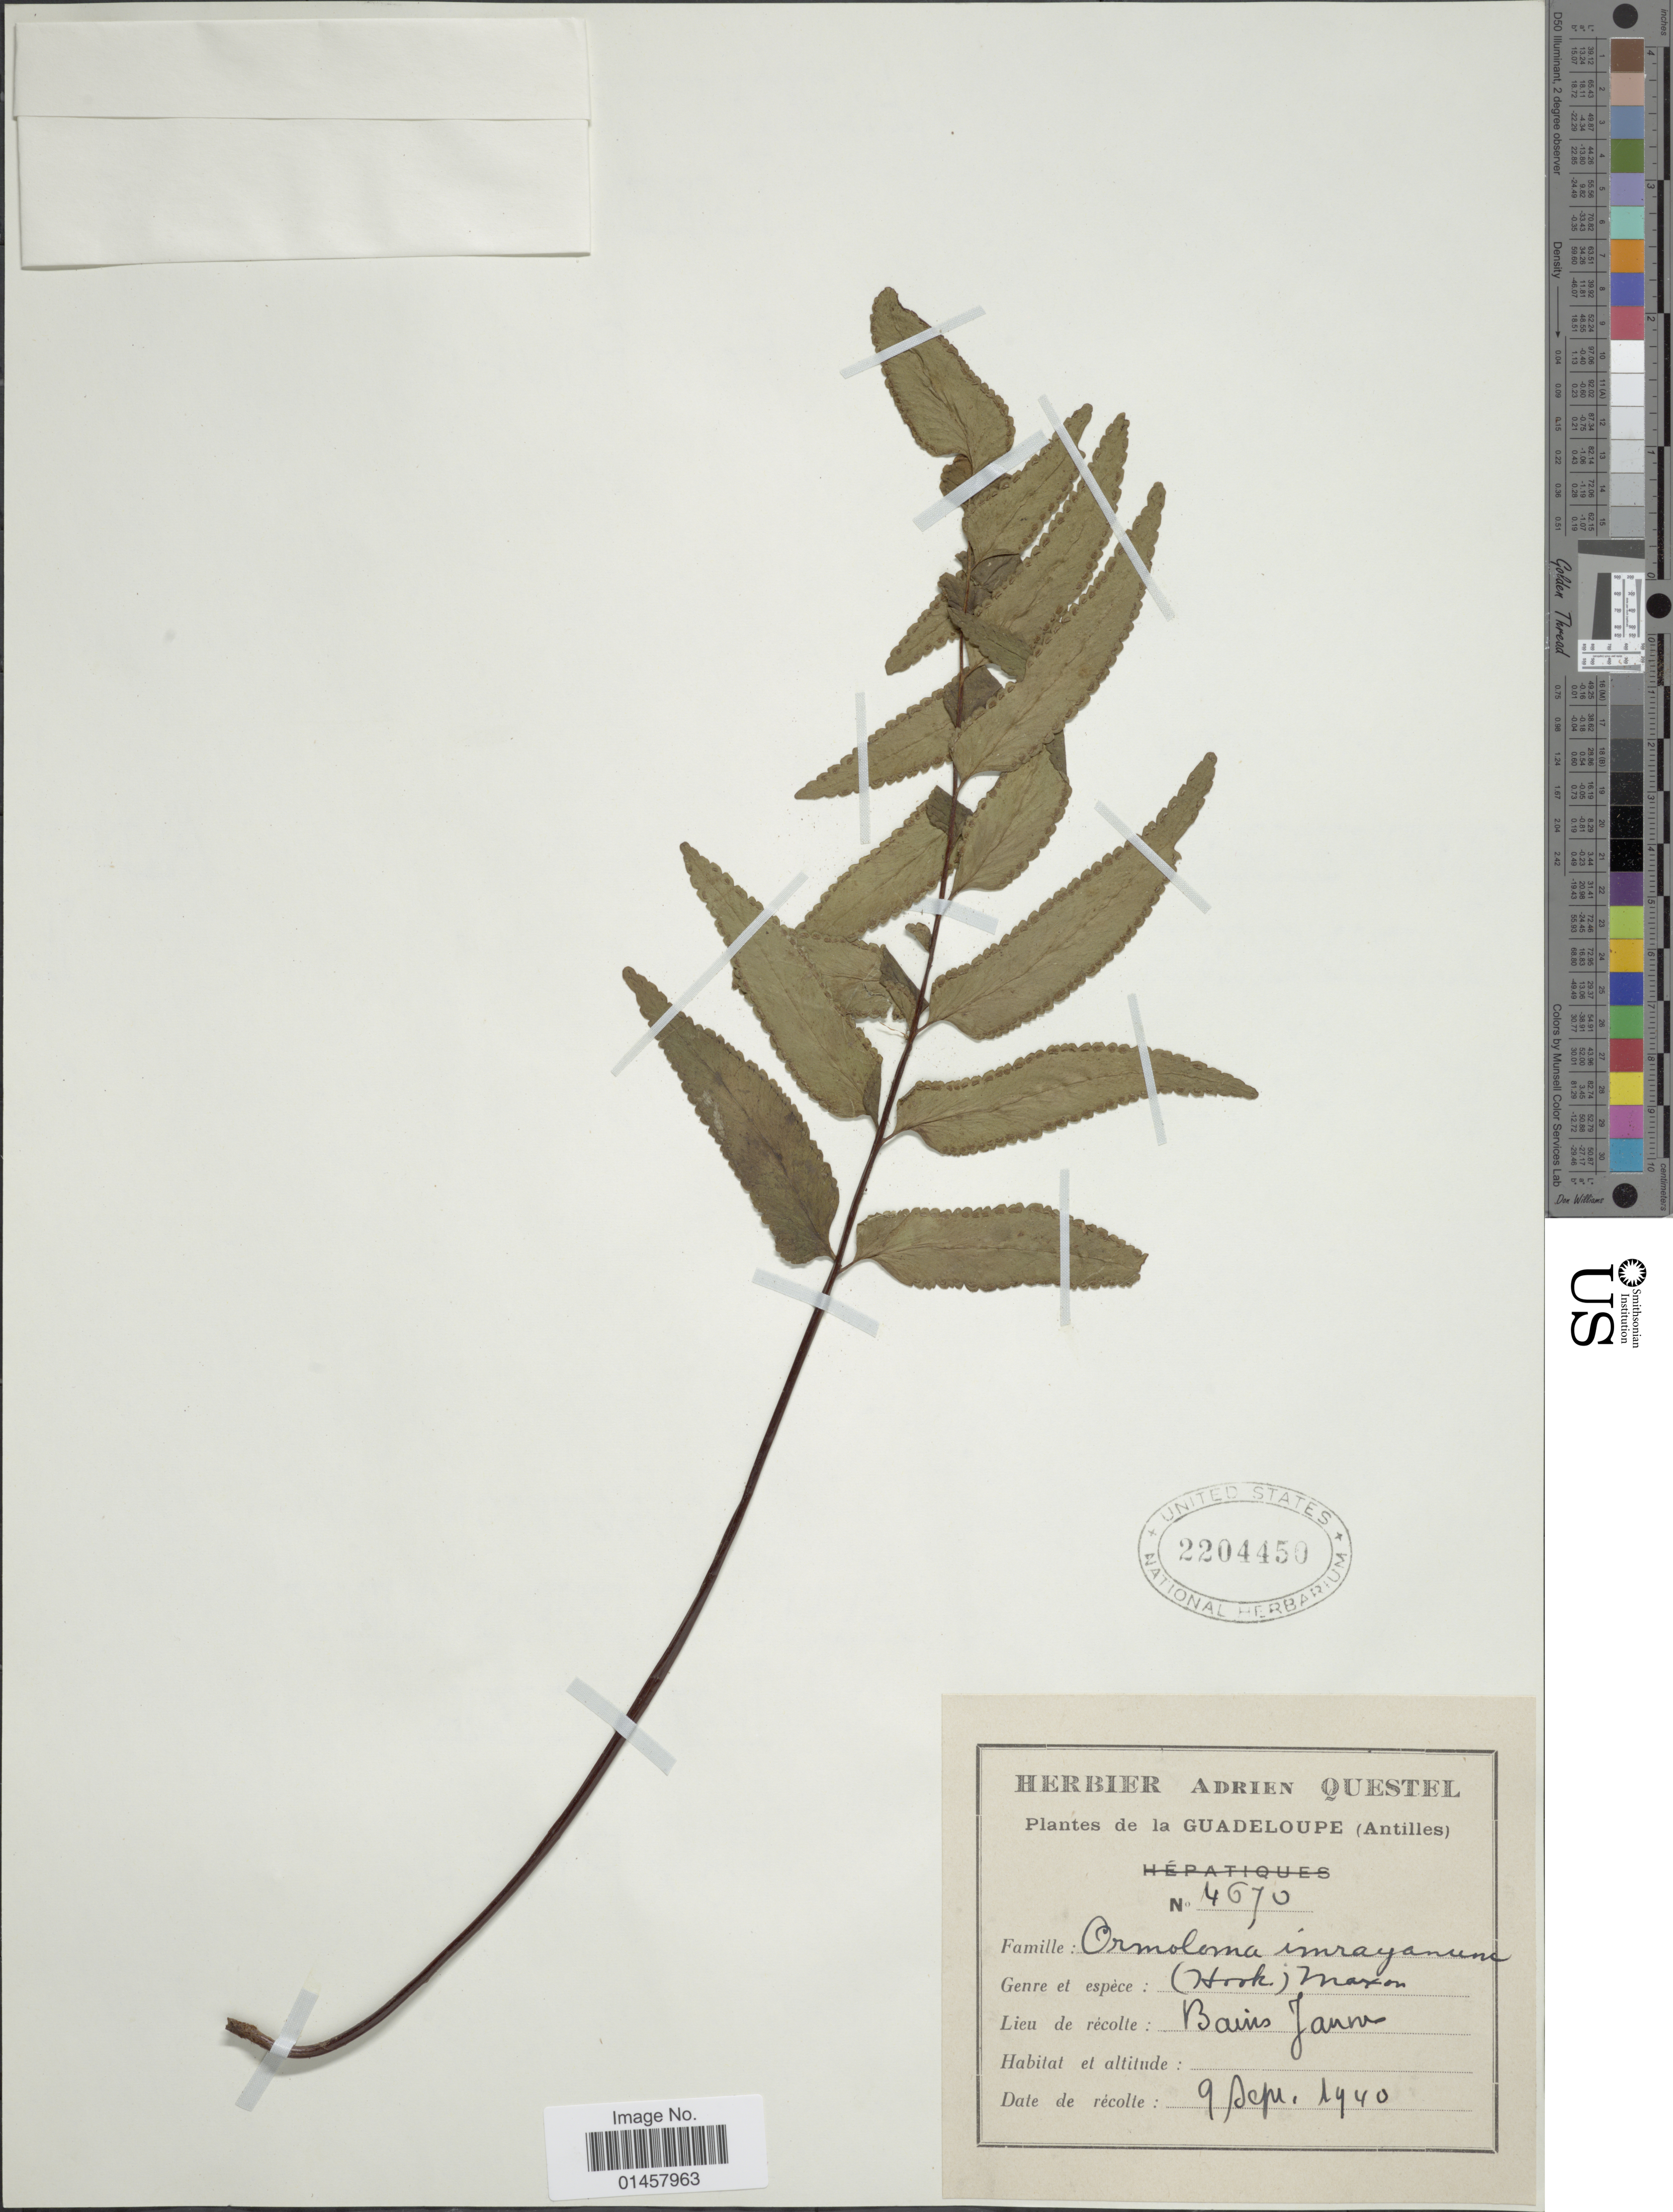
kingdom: Plantae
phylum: Tracheophyta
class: Polypodiopsida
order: Polypodiales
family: Lindsaeaceae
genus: Lindsaea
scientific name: Lindsaea imrayana comb. ined.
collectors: A. Questel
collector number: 4670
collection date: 1940-09-09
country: Guadeloupe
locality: Guadeloupe (Antilles), Bains Jaunes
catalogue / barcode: US 2204450